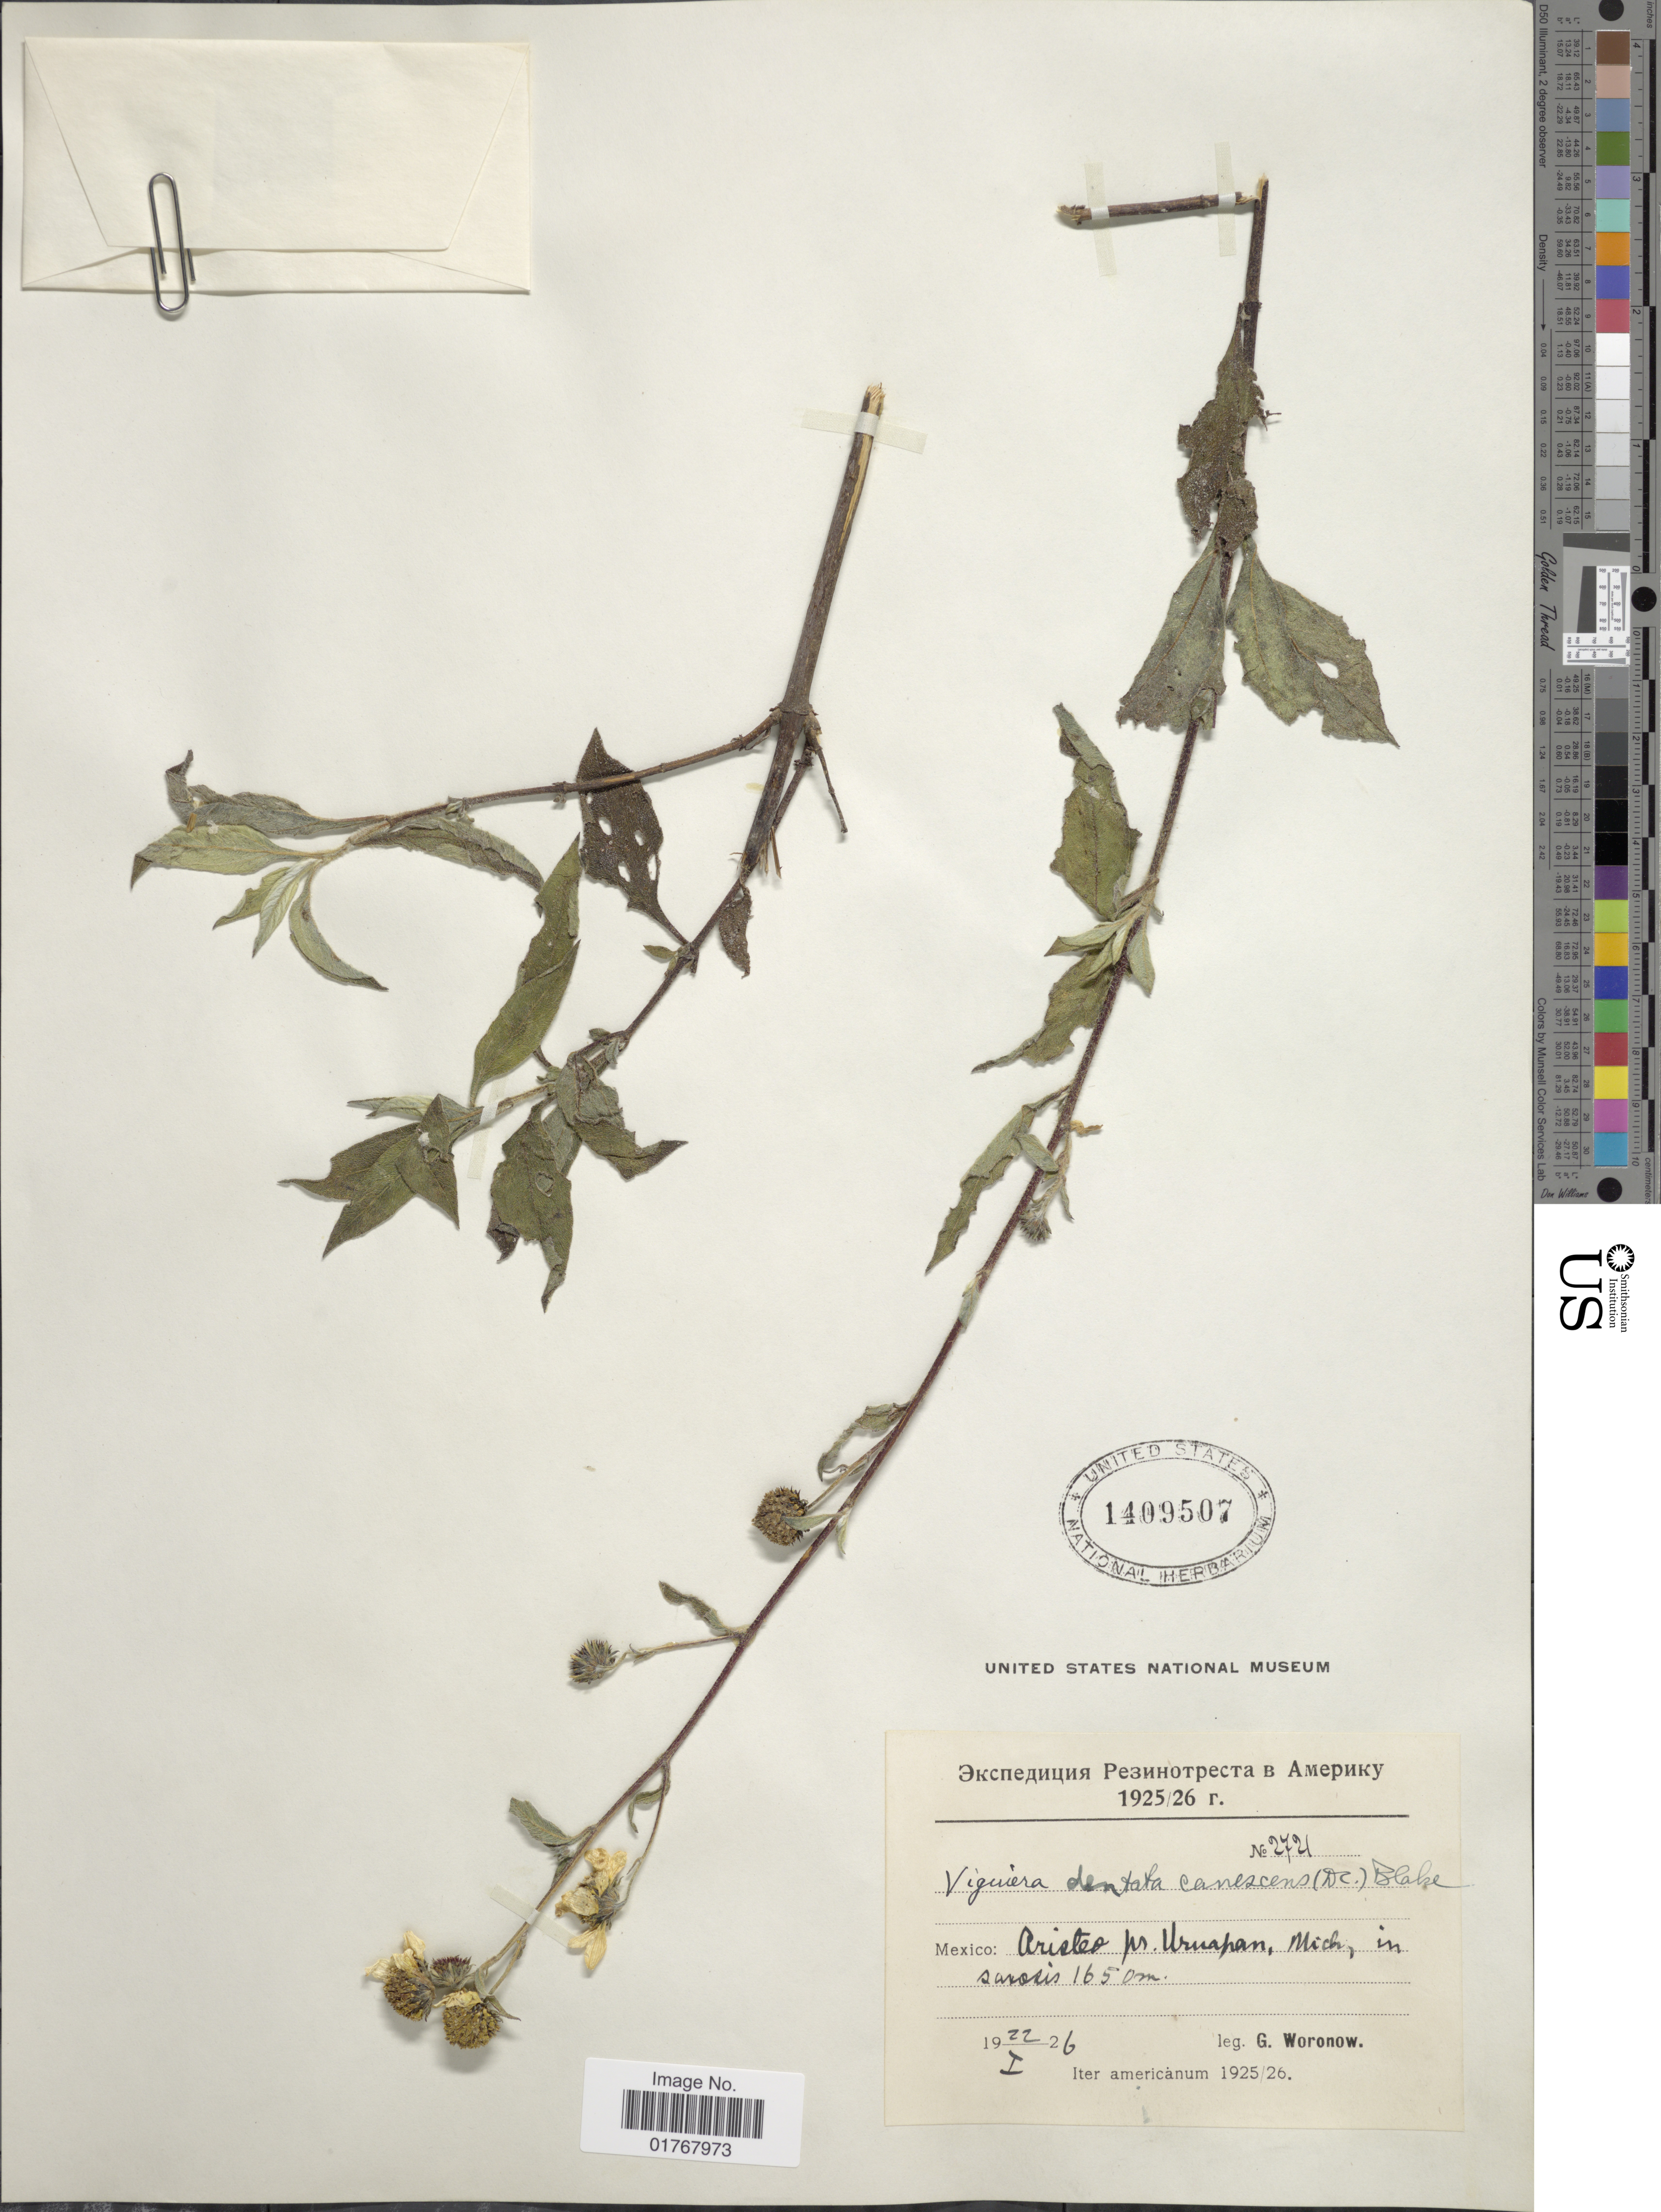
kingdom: Plantae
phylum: Tracheophyta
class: Magnoliopsida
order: Asterales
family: Asteraceae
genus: Viguiera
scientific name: Viguiera dentata var. canescens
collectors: G. Woronow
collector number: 2721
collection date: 1926-01-22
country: Mexico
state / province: Michoacán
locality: Aristed pr. Uruapan, Mich, in saxosi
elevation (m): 1650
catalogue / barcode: US 1409507